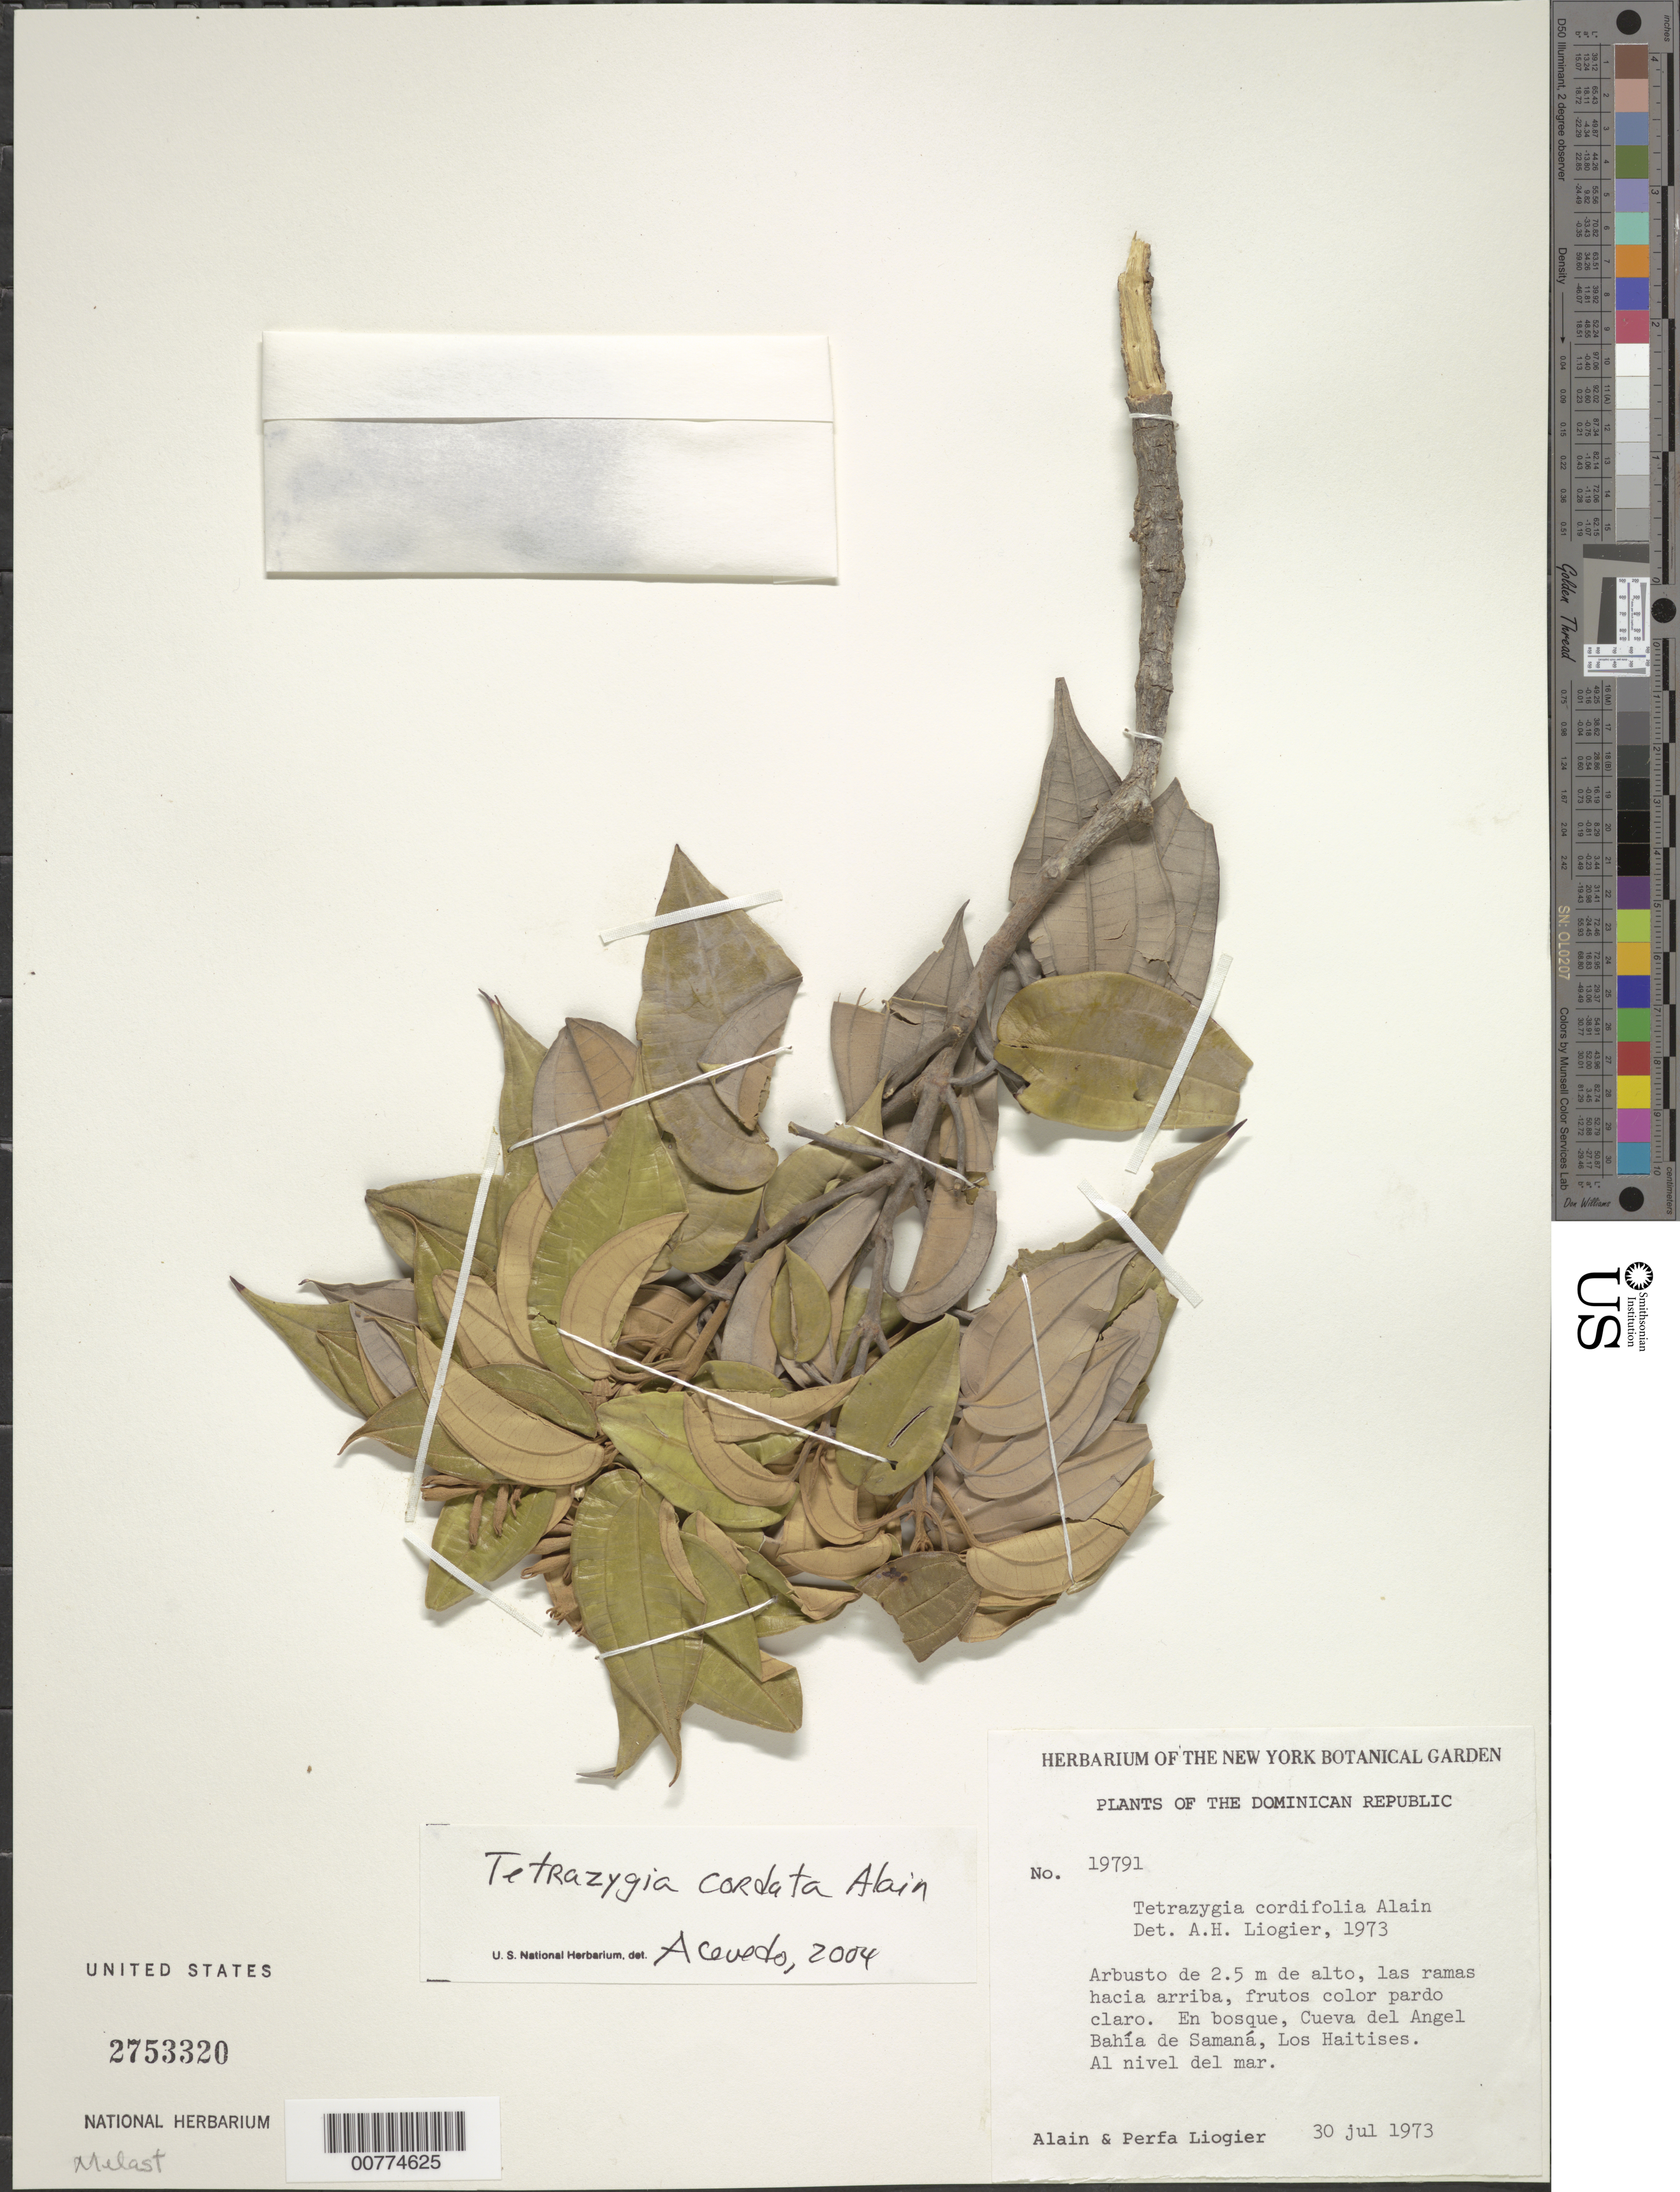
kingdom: Plantae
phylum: Tracheophyta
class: Magnoliopsida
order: Myrtales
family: Melastomataceae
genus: Tetrazygia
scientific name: Tetrazygia cordata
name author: Alain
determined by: Acevedo-Rodríguez, P., (BOT), Smithsonian Institution - National Museum of Natural History (UNITED STATES)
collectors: A. H. Liogier & M. P. Liogier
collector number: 19791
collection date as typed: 30 Jul 1973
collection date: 1973-07-30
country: Dominican Republic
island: Hispaniola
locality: Los Haitises, Samaná Bay, Cueva del Angel.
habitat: Forest.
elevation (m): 0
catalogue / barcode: US 2753320